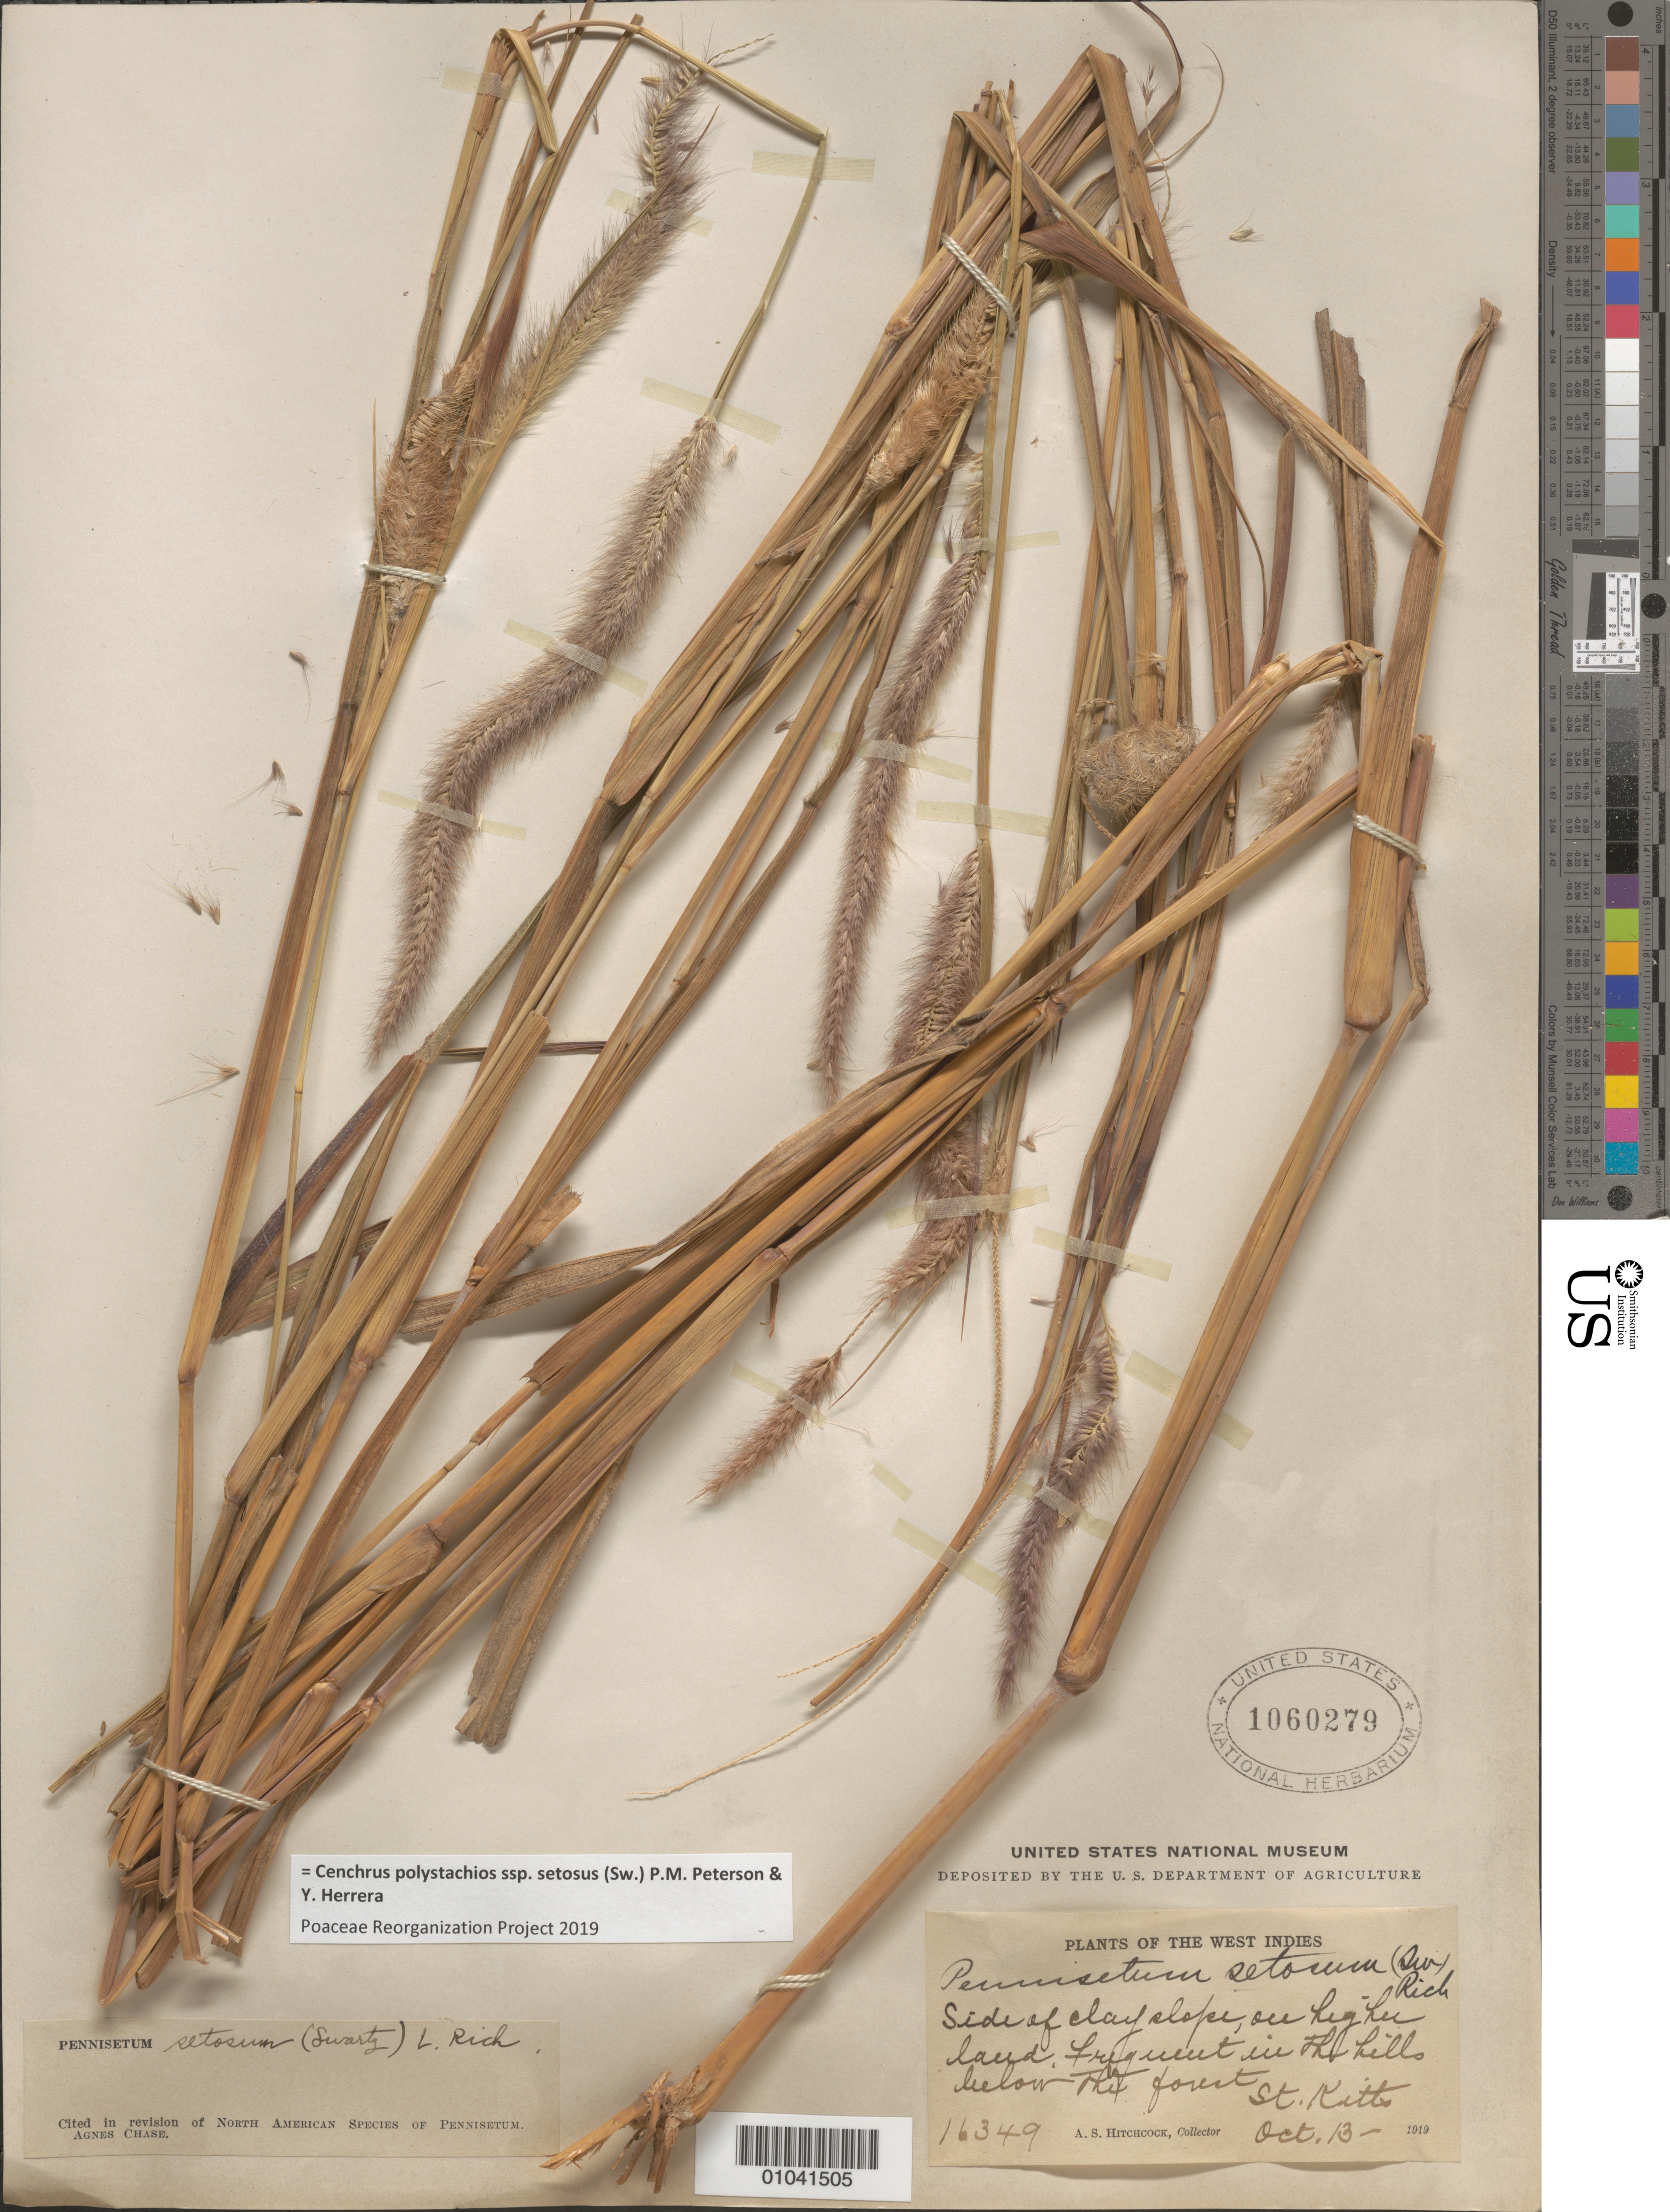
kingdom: Plantae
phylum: Tracheophyta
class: Liliopsida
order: Poales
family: Poaceae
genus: Cenchrus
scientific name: Cenchrus polystachios subsp. setosus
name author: (Sw.) P.M. Peterson & Y. Herrera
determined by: Poaceae Reorganization Project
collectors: A. S. Hitchcock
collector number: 16349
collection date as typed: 13 Oct 1919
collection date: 1919-10-13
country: St. Christopher-Nevis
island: St. Christopher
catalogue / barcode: US 1060279